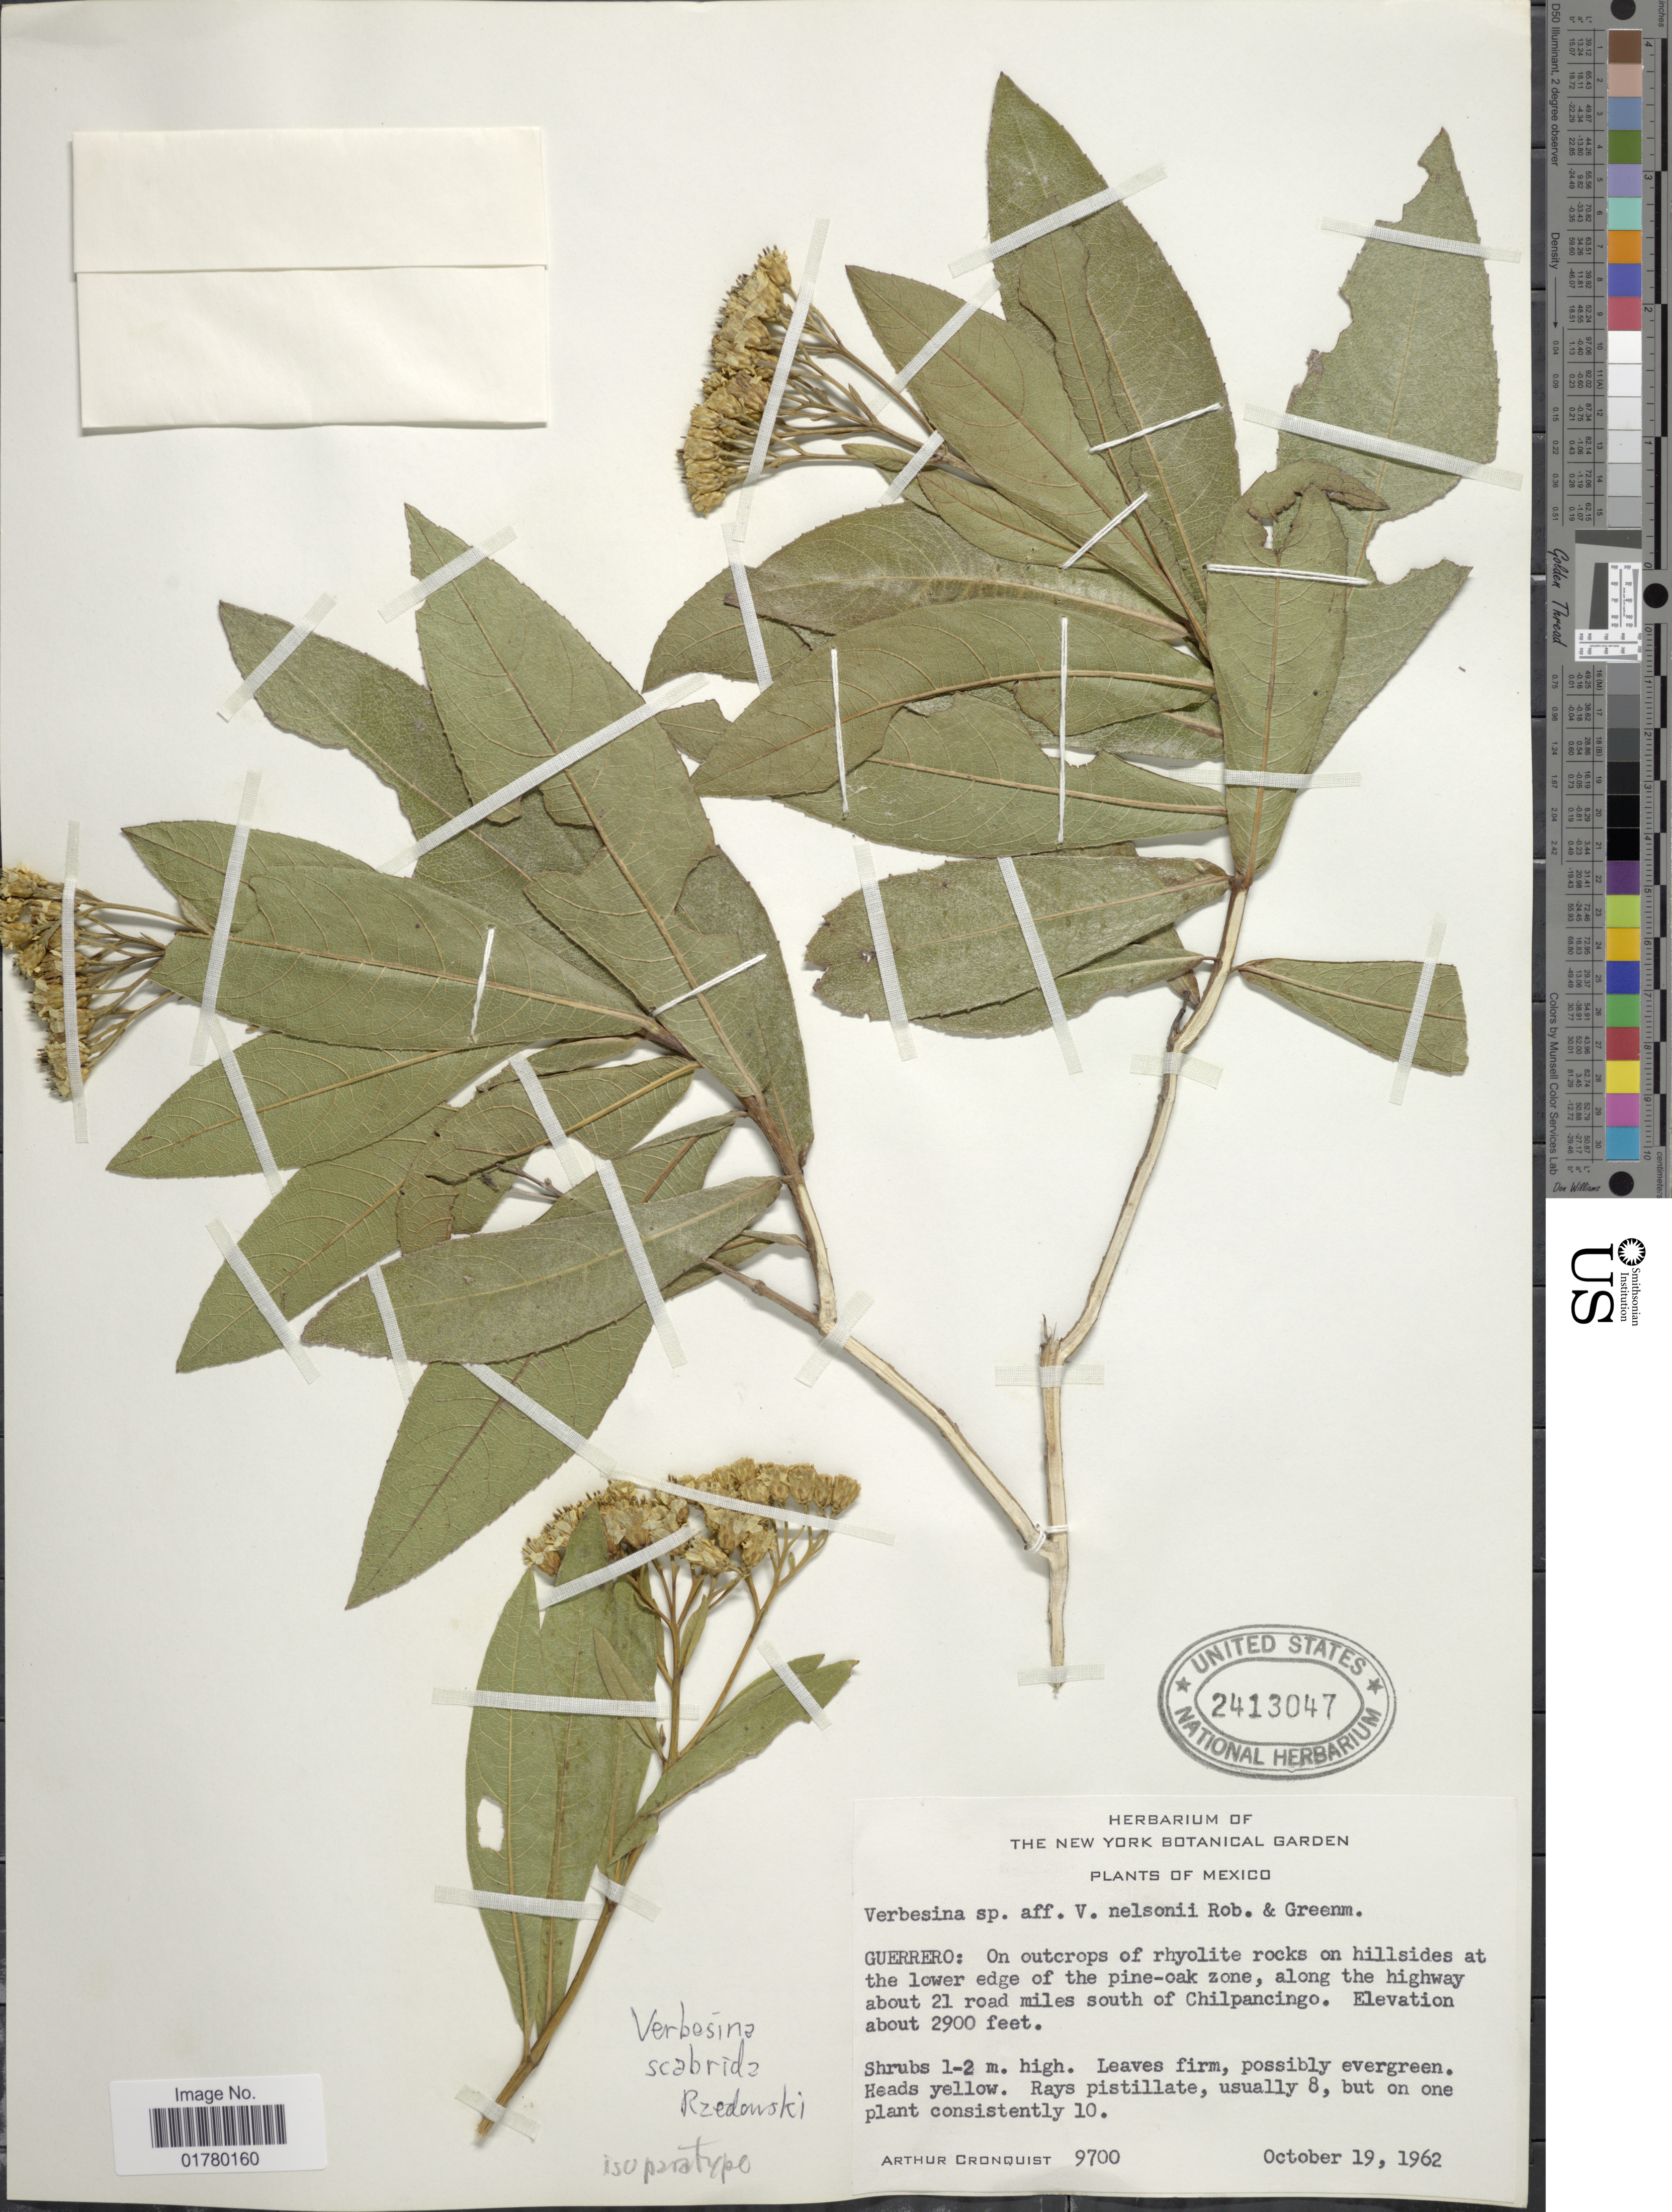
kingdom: Plantae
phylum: Tracheophyta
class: Magnoliopsida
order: Asterales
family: Asteraceae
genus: Verbesina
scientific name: Verbesina scabrida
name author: Rzed.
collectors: A. J. Cronquist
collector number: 9700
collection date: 1962-10-19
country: Mexico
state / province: Guerrero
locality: On outcrops of rhyolite rocks on hillsides at the lower edge of the pine-oak zone, along the highway about 21 road miles south of Chilpancingo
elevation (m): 884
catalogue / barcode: US 2413047